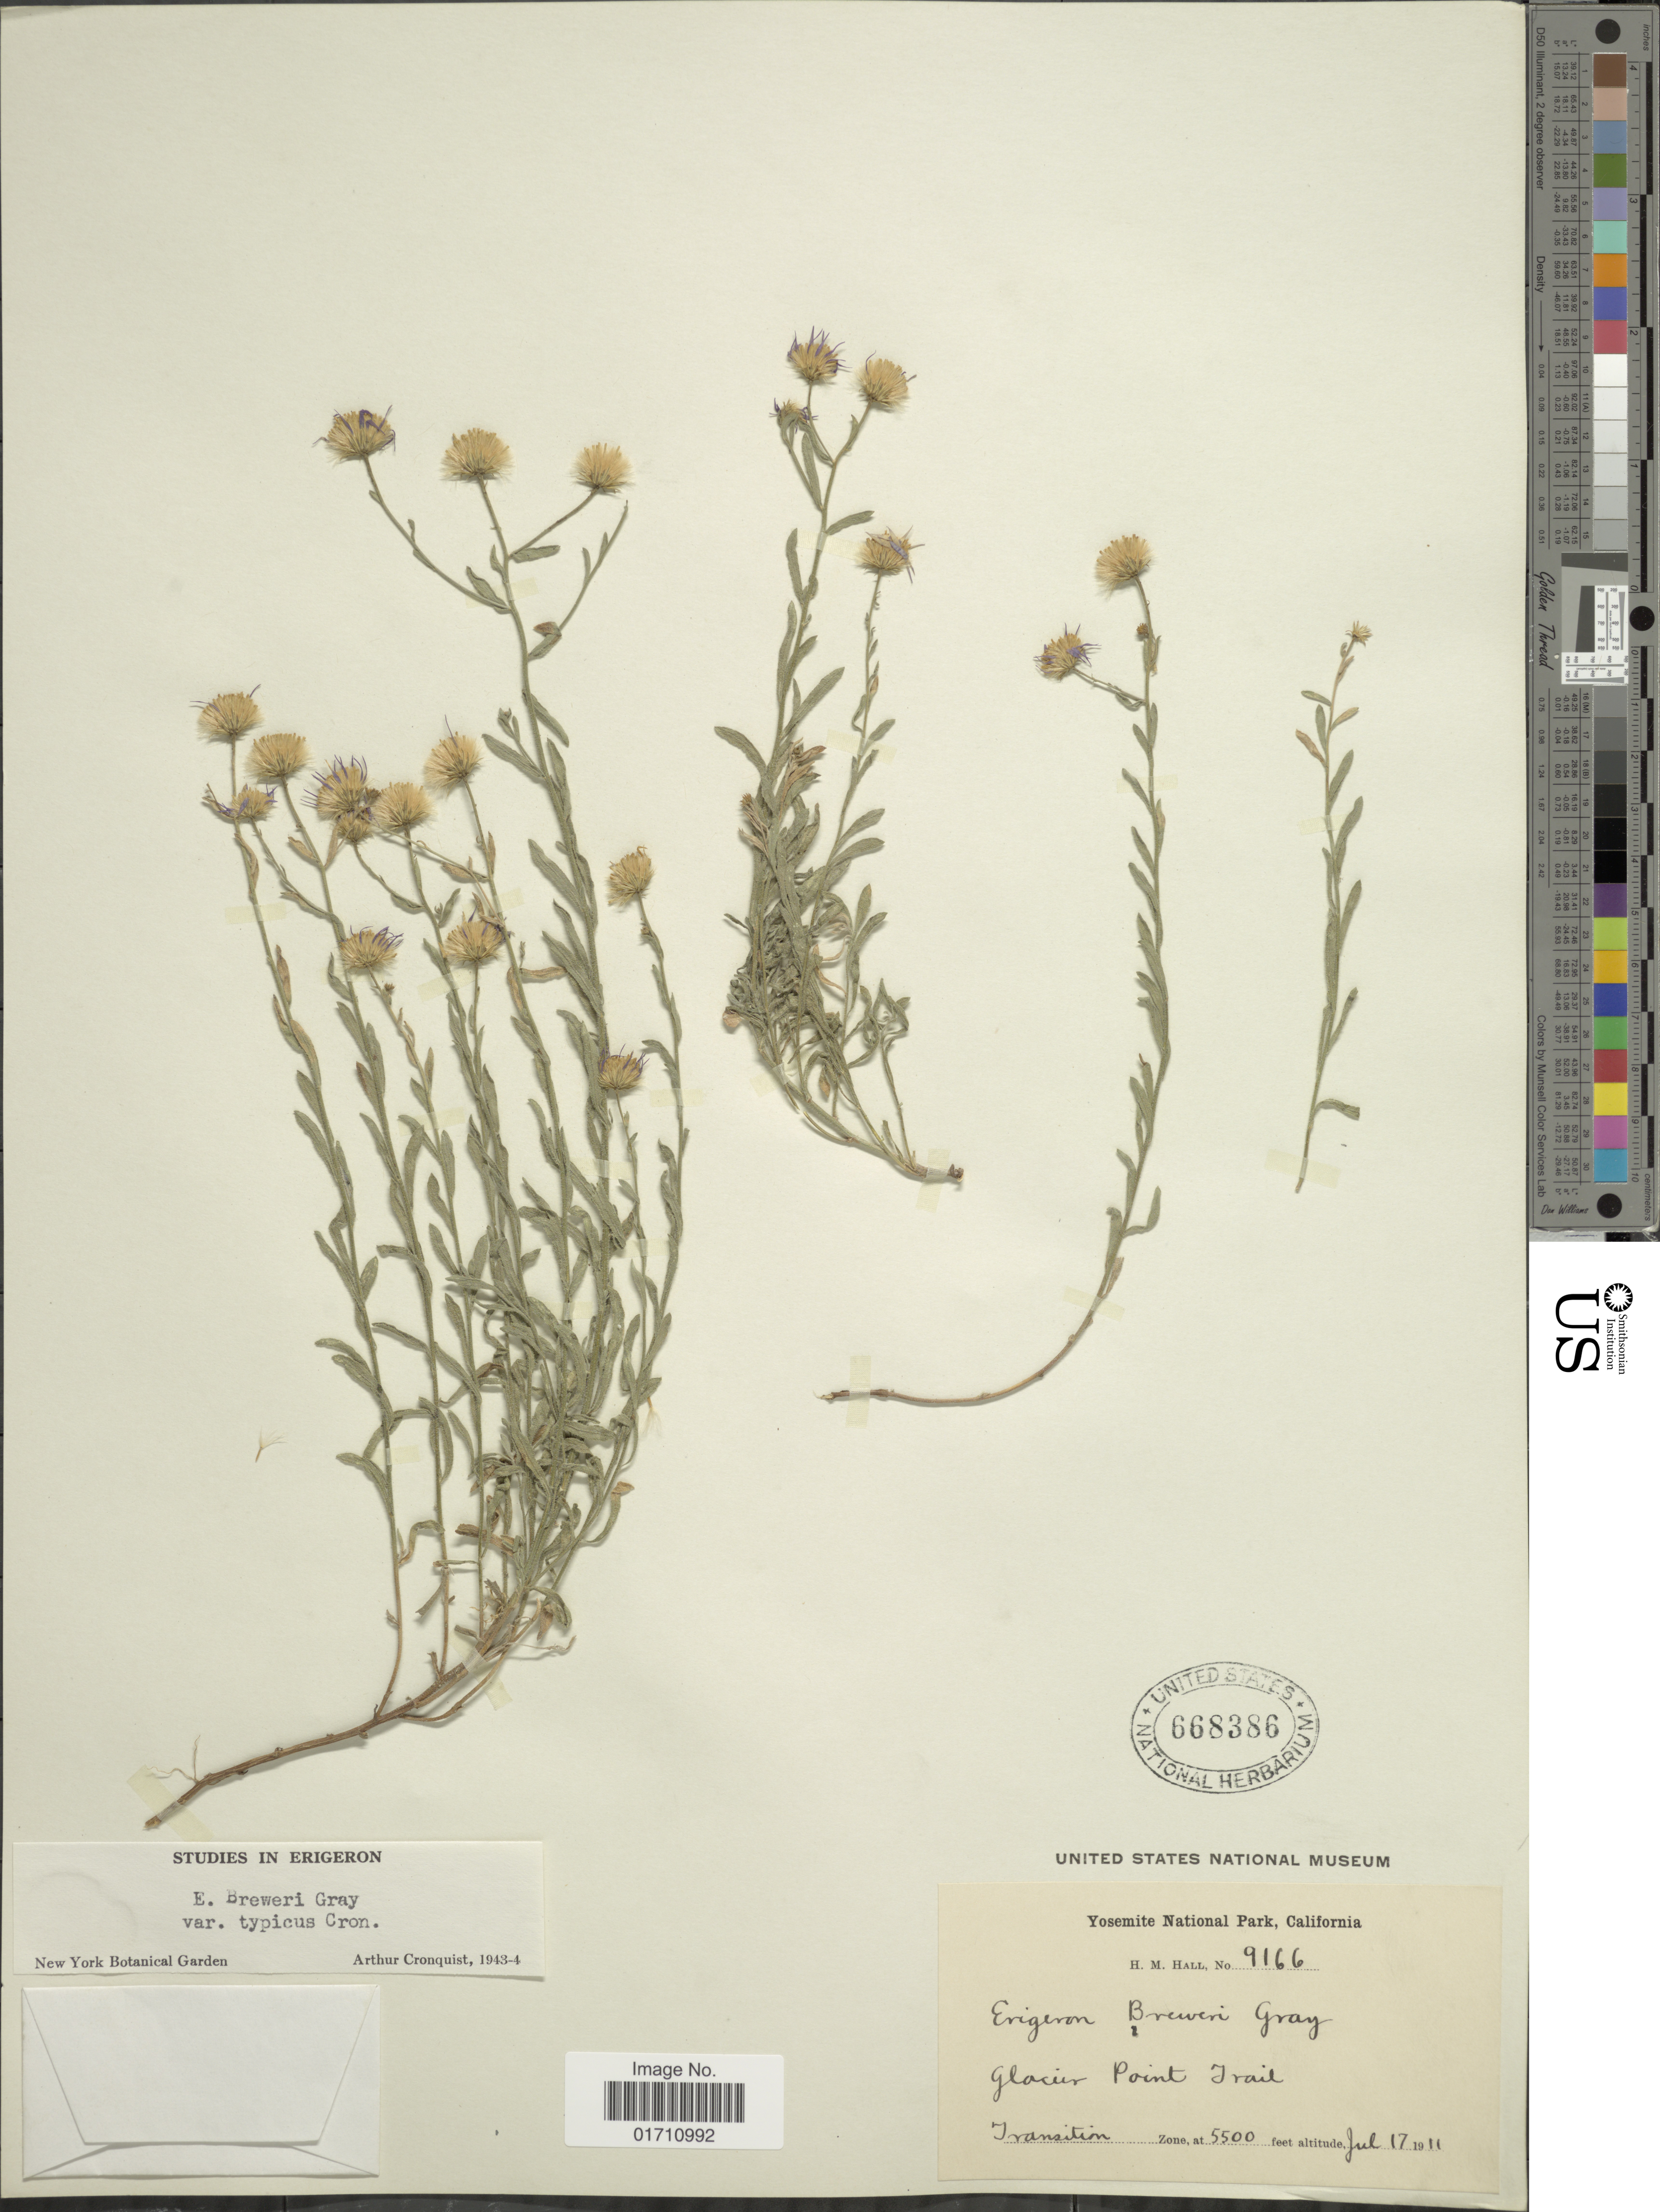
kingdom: Plantae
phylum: Tracheophyta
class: Magnoliopsida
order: Asterales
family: Asteraceae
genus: Erigeron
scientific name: Erigeron breweri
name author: A. Gray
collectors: H. M. Hall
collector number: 9166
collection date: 1911-07-17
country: United States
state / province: California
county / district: Mariposa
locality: Yosemite National Park, Glacier Point Trail, Transition Zone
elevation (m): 1676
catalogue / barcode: US 668386